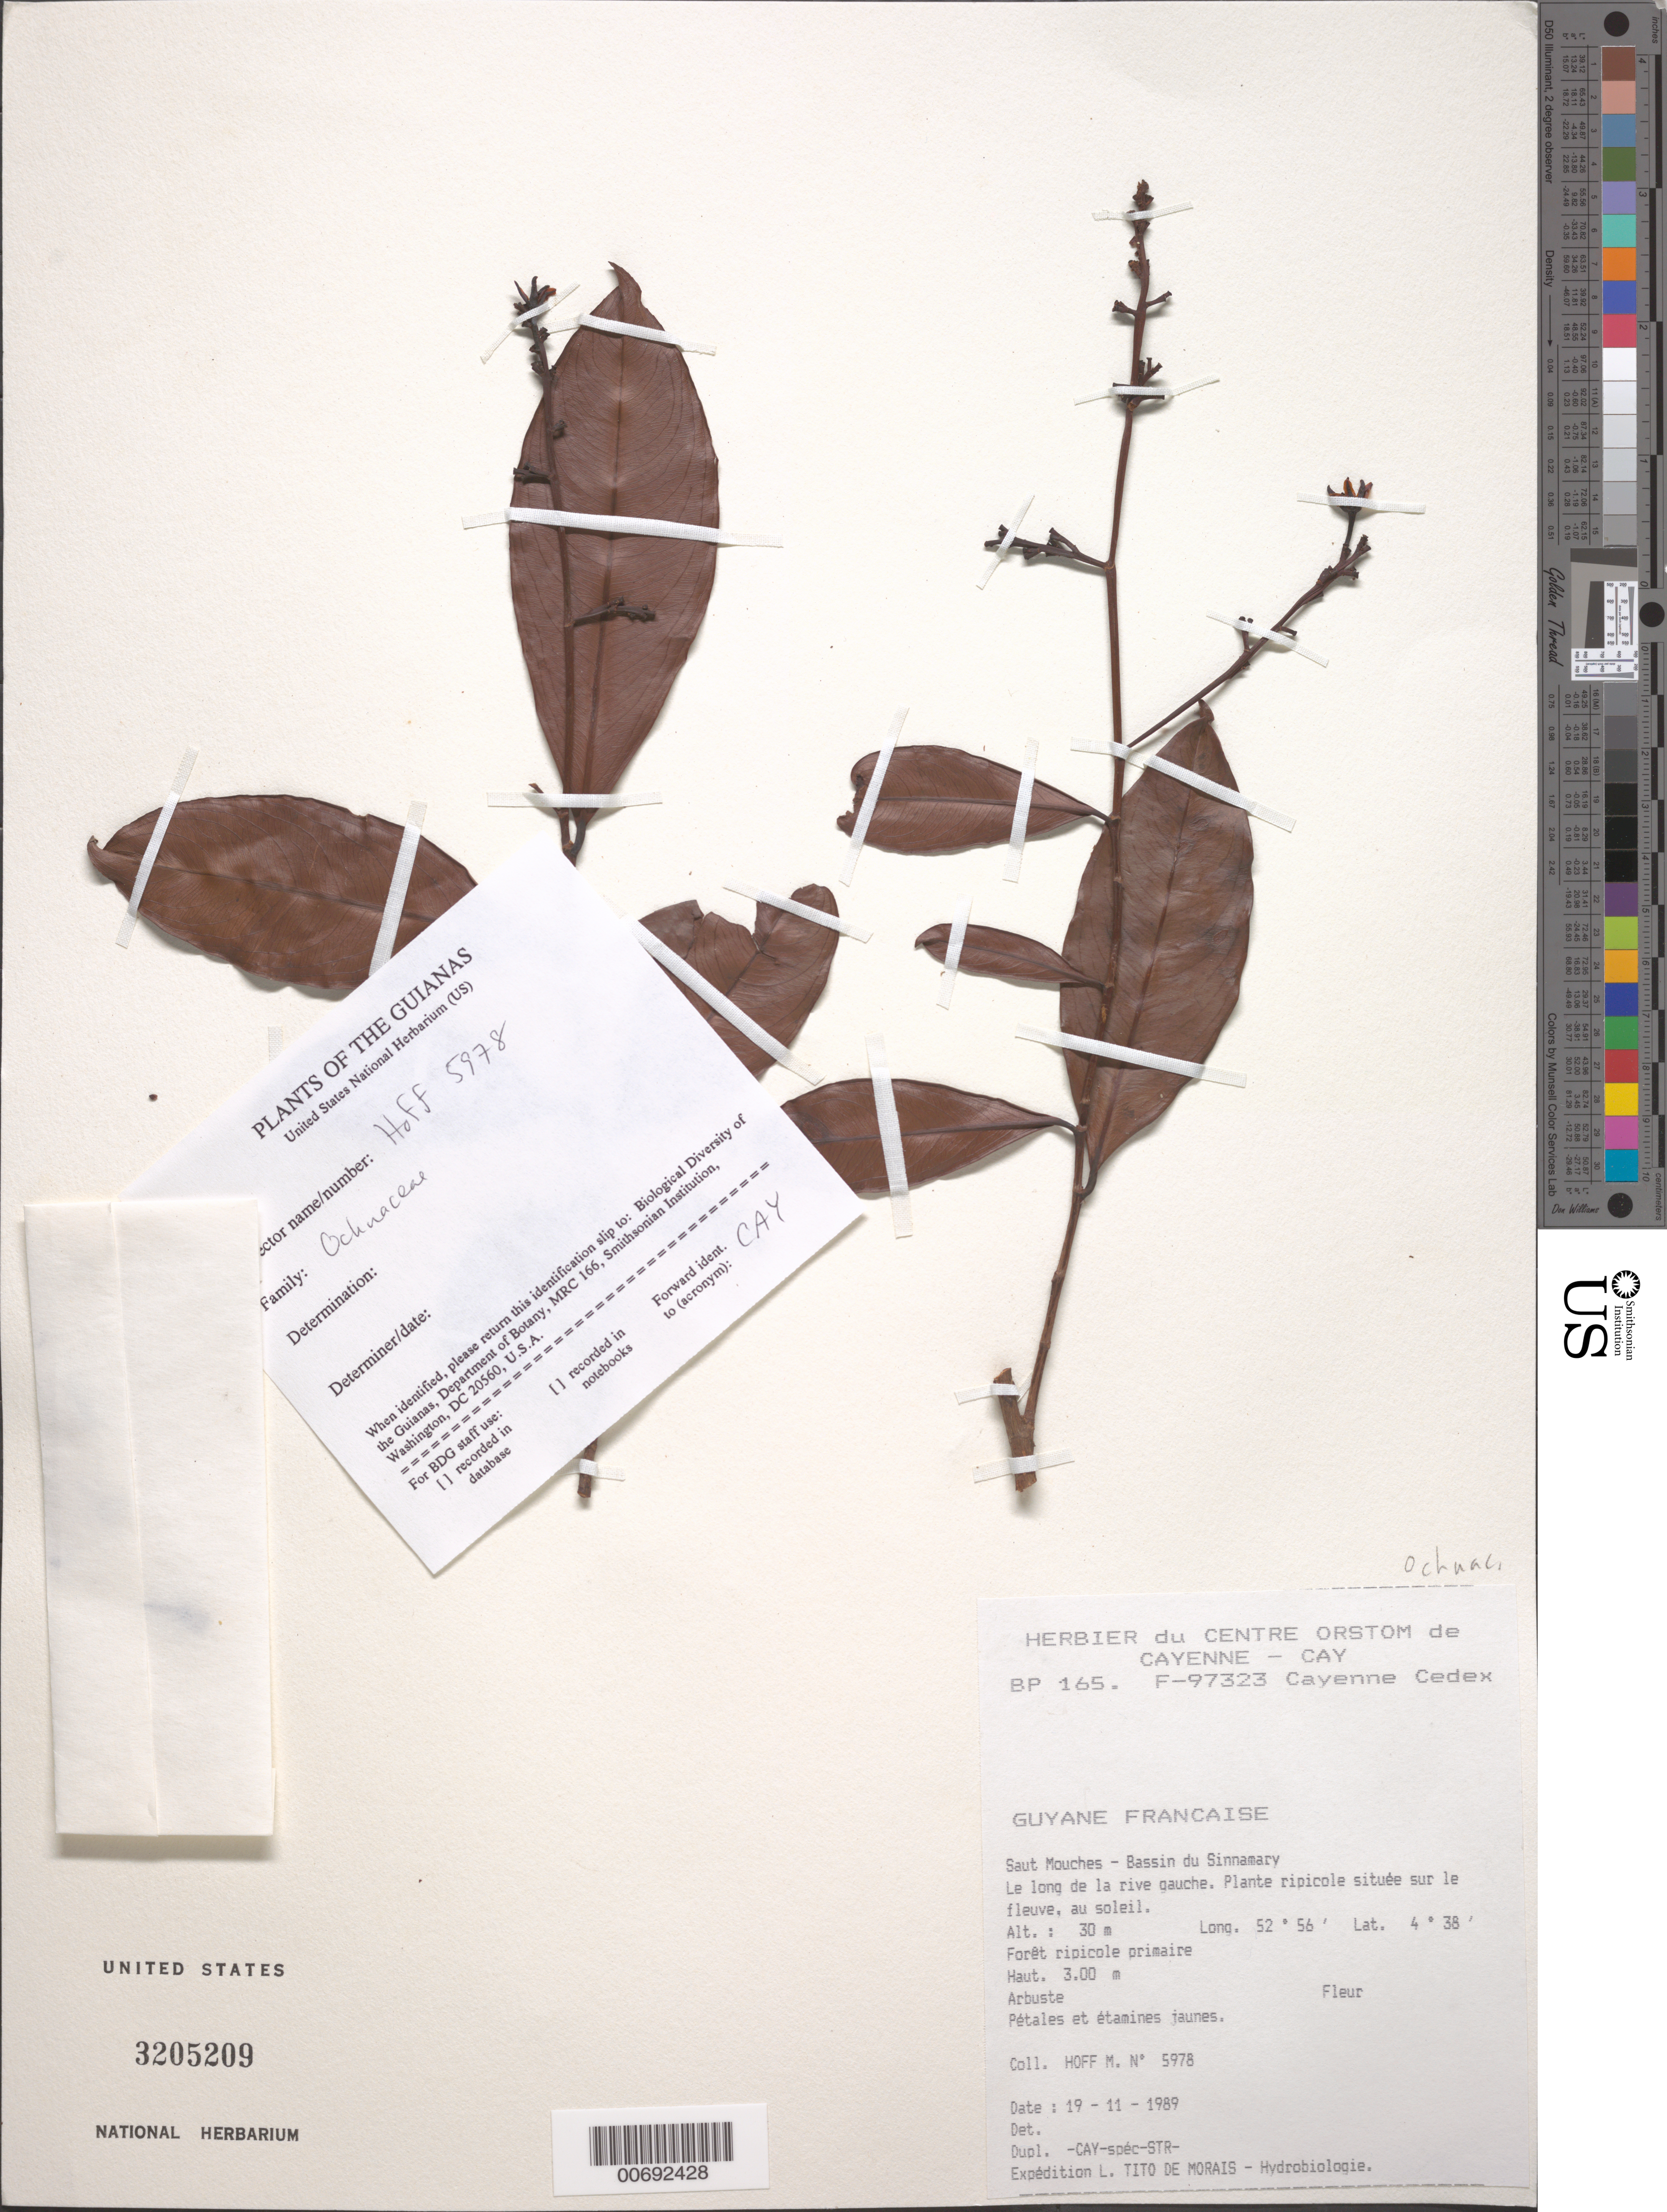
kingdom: Plantae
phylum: Tracheophyta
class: Magnoliopsida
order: Malpighiales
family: Ochnaceae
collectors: M. Hoff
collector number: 5978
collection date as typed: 19-Nov-89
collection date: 1989-11-19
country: French Guiana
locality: Saut Mouches, Bassin du Sinnamary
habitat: Primary riparian forest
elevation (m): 30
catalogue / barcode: US 3205209